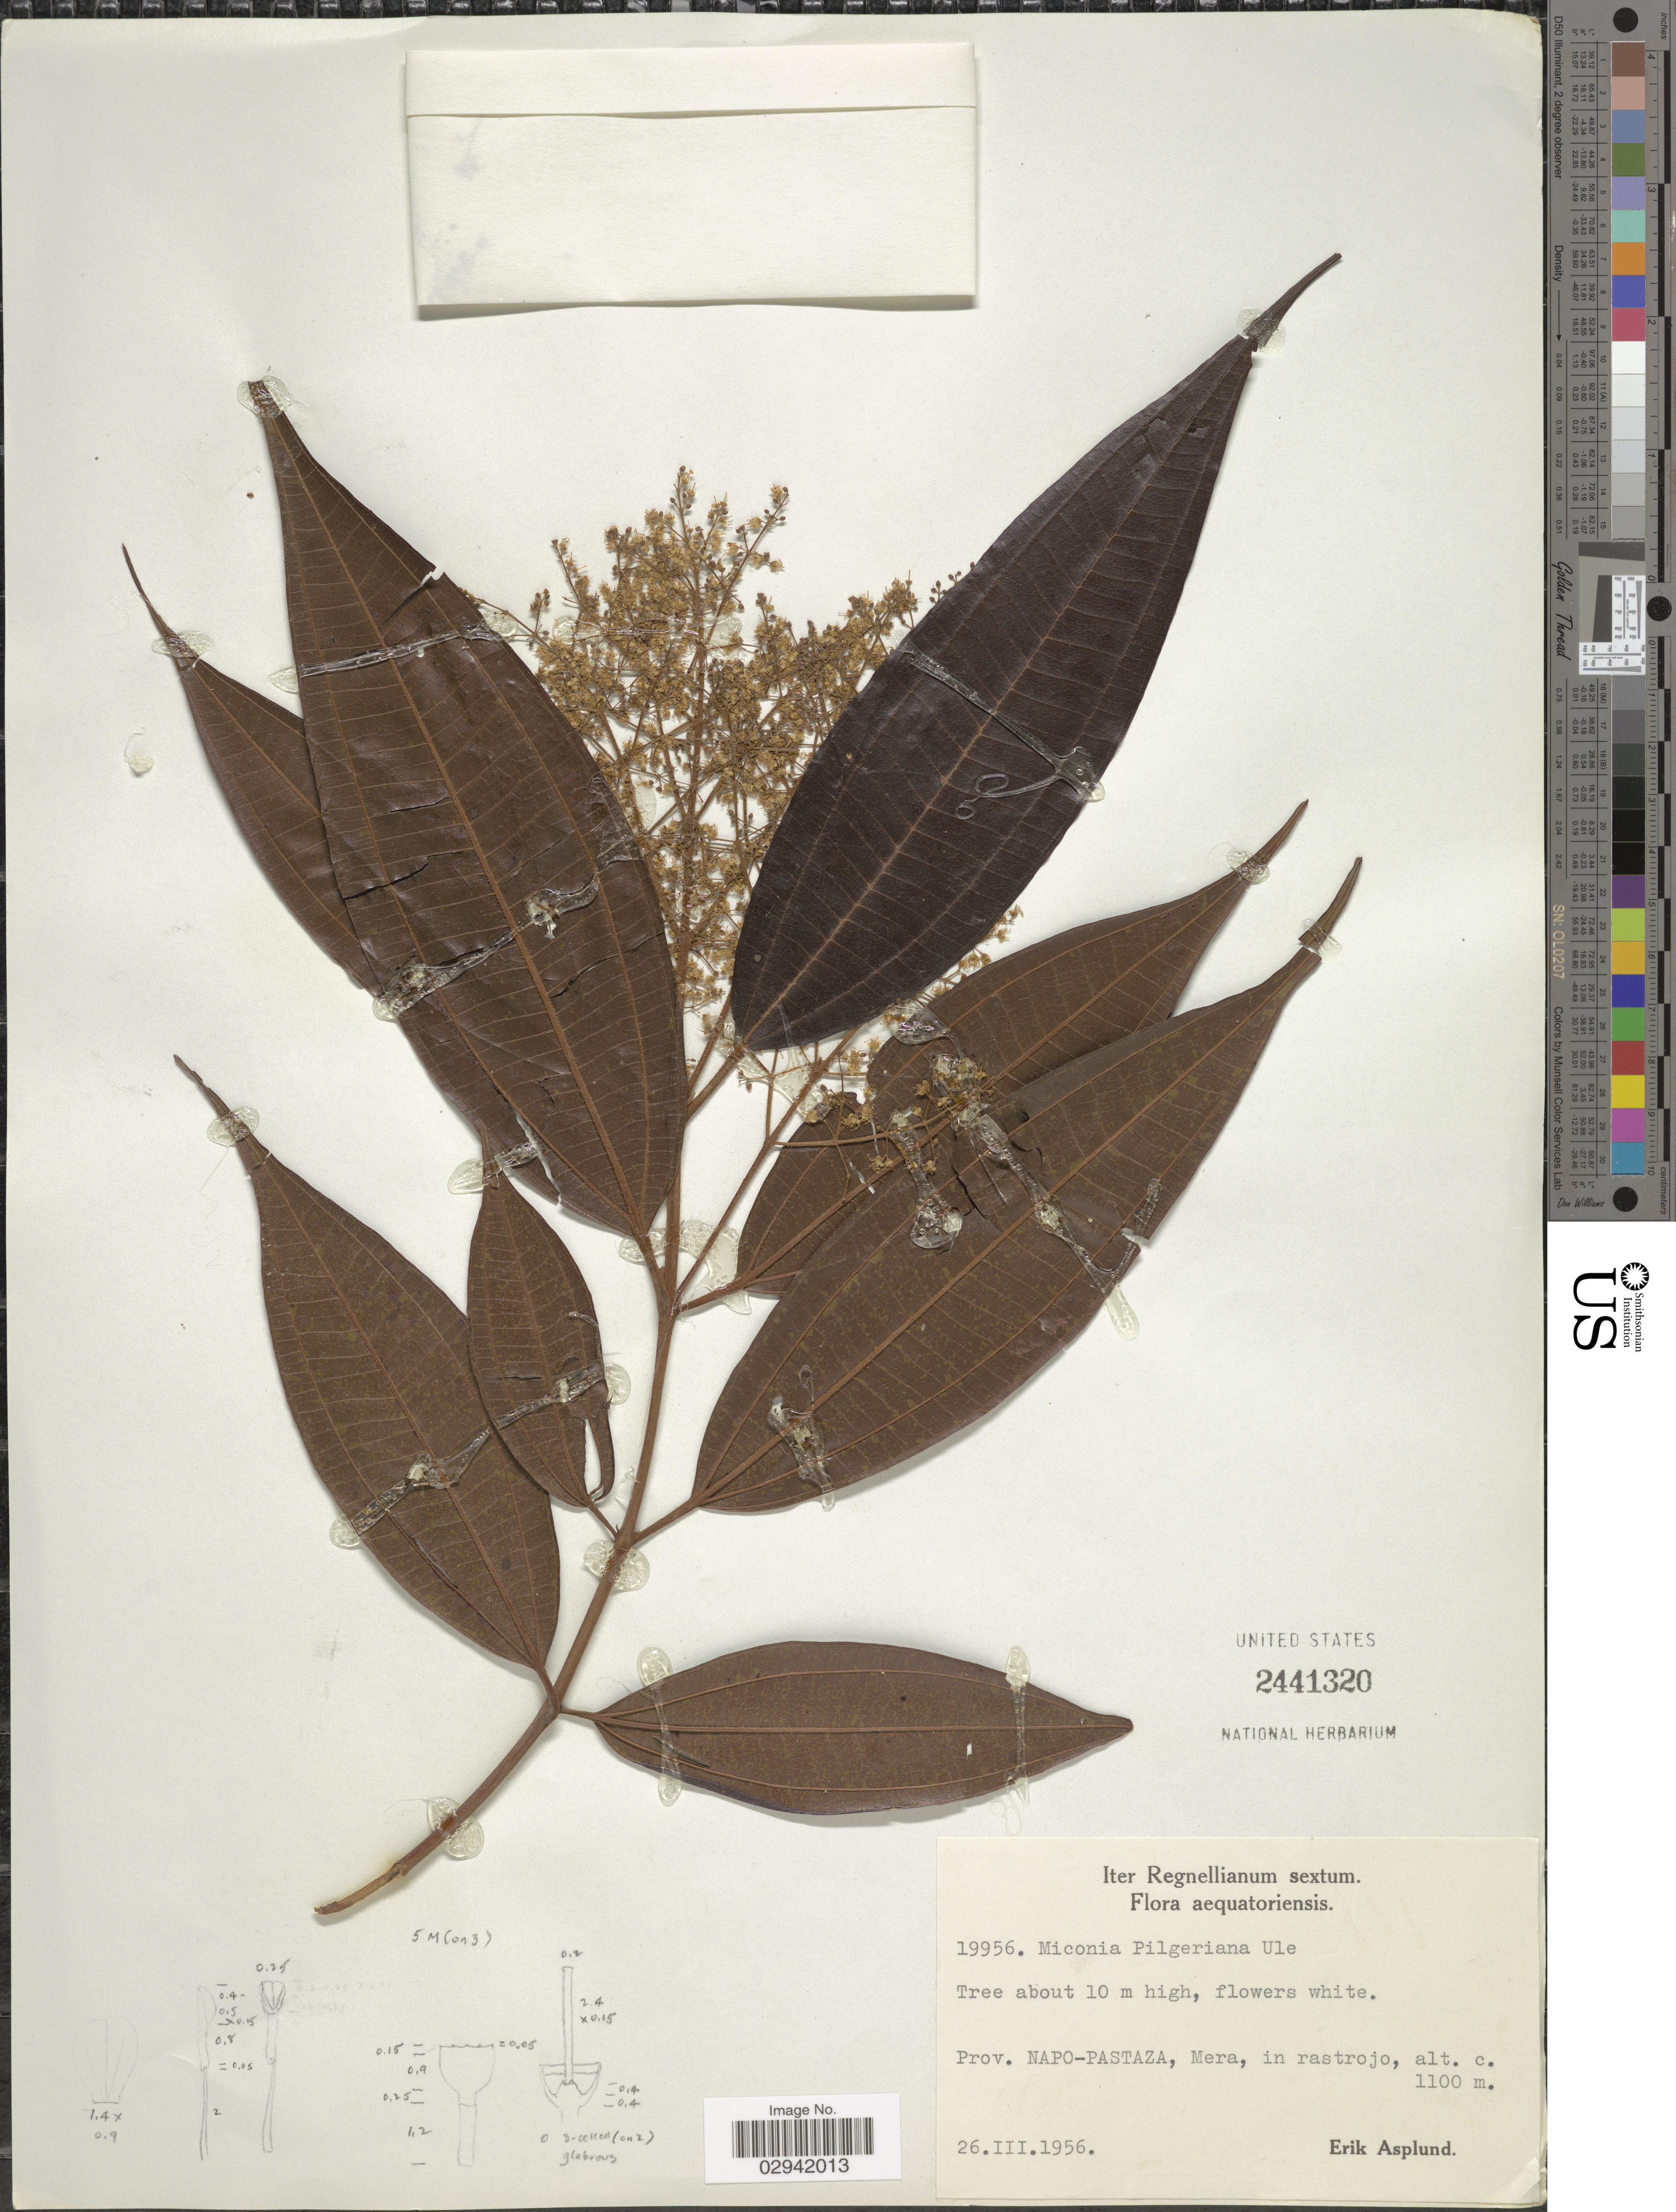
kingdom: Plantae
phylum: Tracheophyta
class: Magnoliopsida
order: Myrtales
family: Melastomataceae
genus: Miconia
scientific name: Miconia pilgeriana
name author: Ule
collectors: E. Asplund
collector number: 19956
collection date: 1956-03-26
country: Ecuador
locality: Prov. Napo-Pastaza, Mera.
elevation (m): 1100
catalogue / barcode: US 2441320